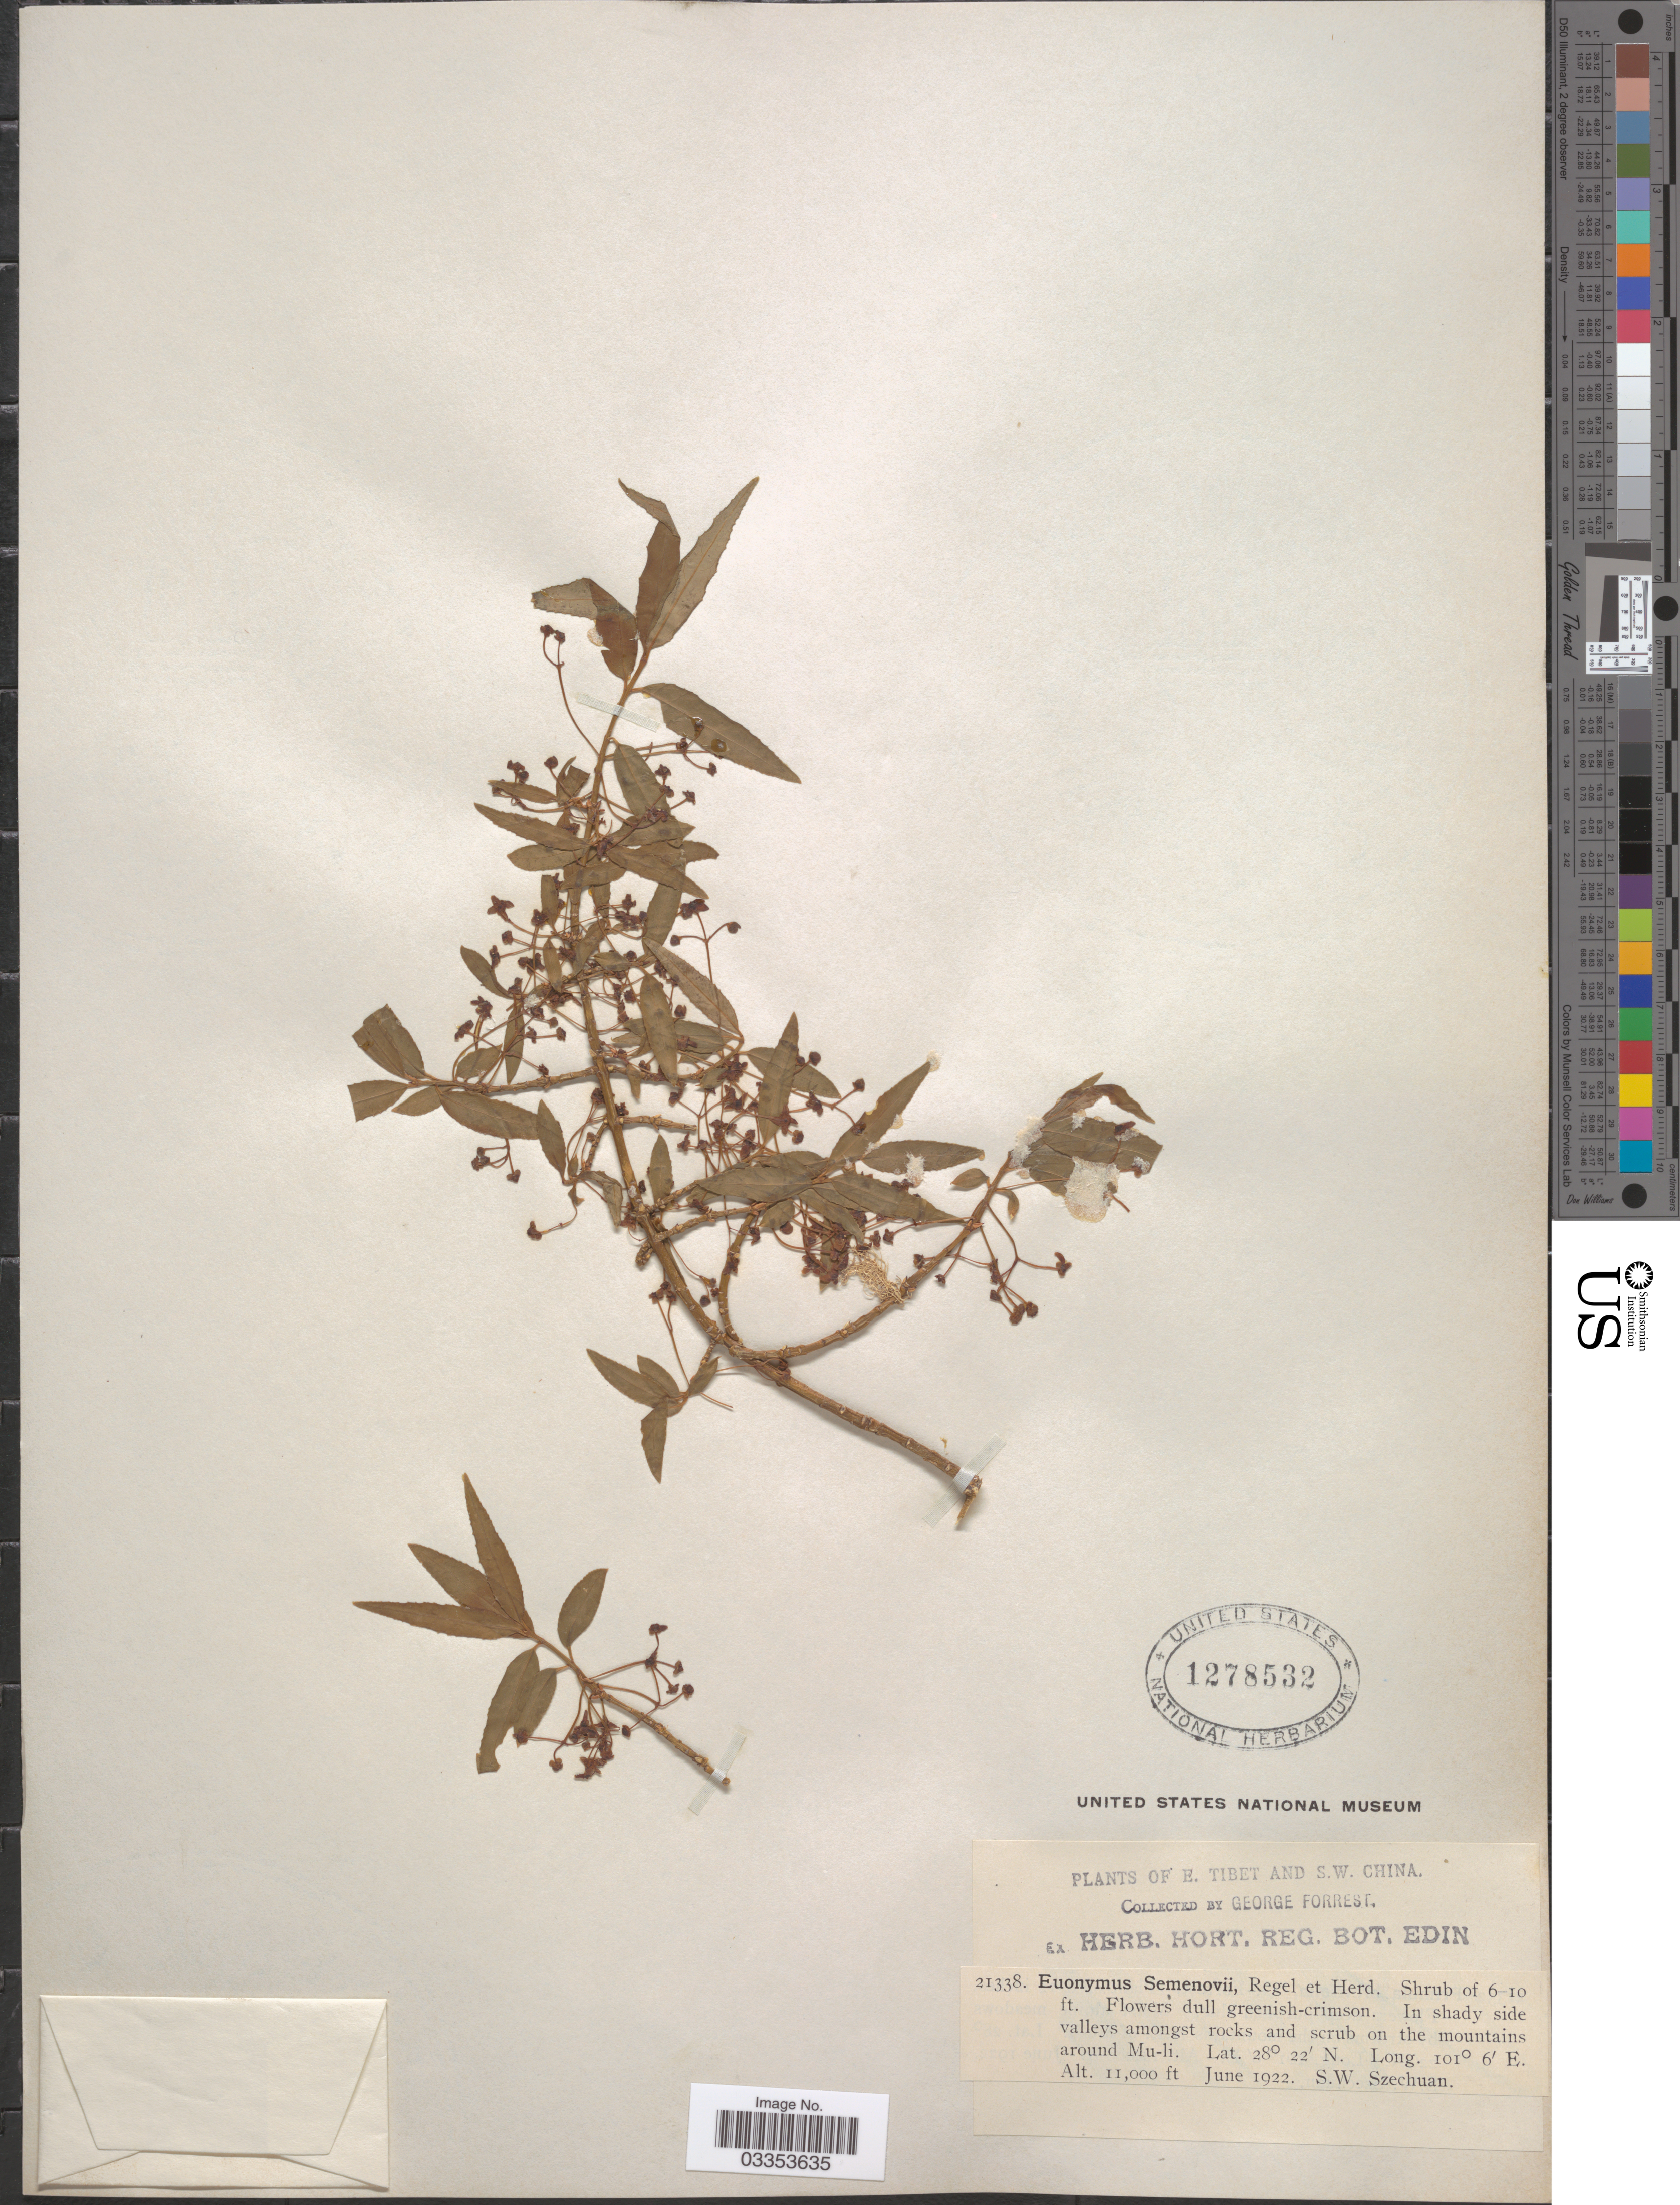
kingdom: Plantae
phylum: Tracheophyta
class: Magnoliopsida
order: Celastrales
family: Celastraceae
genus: Euonymus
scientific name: Euonymus semenovii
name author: Herder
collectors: G. Forrest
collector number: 21338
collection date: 1922-06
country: China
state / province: Sichuan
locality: E. Tibet and S.W. China. In shady side valleys amongst rocks and scrub on the mountains around Mu-li. S.W. Szechuan.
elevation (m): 3353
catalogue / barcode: US 1278532